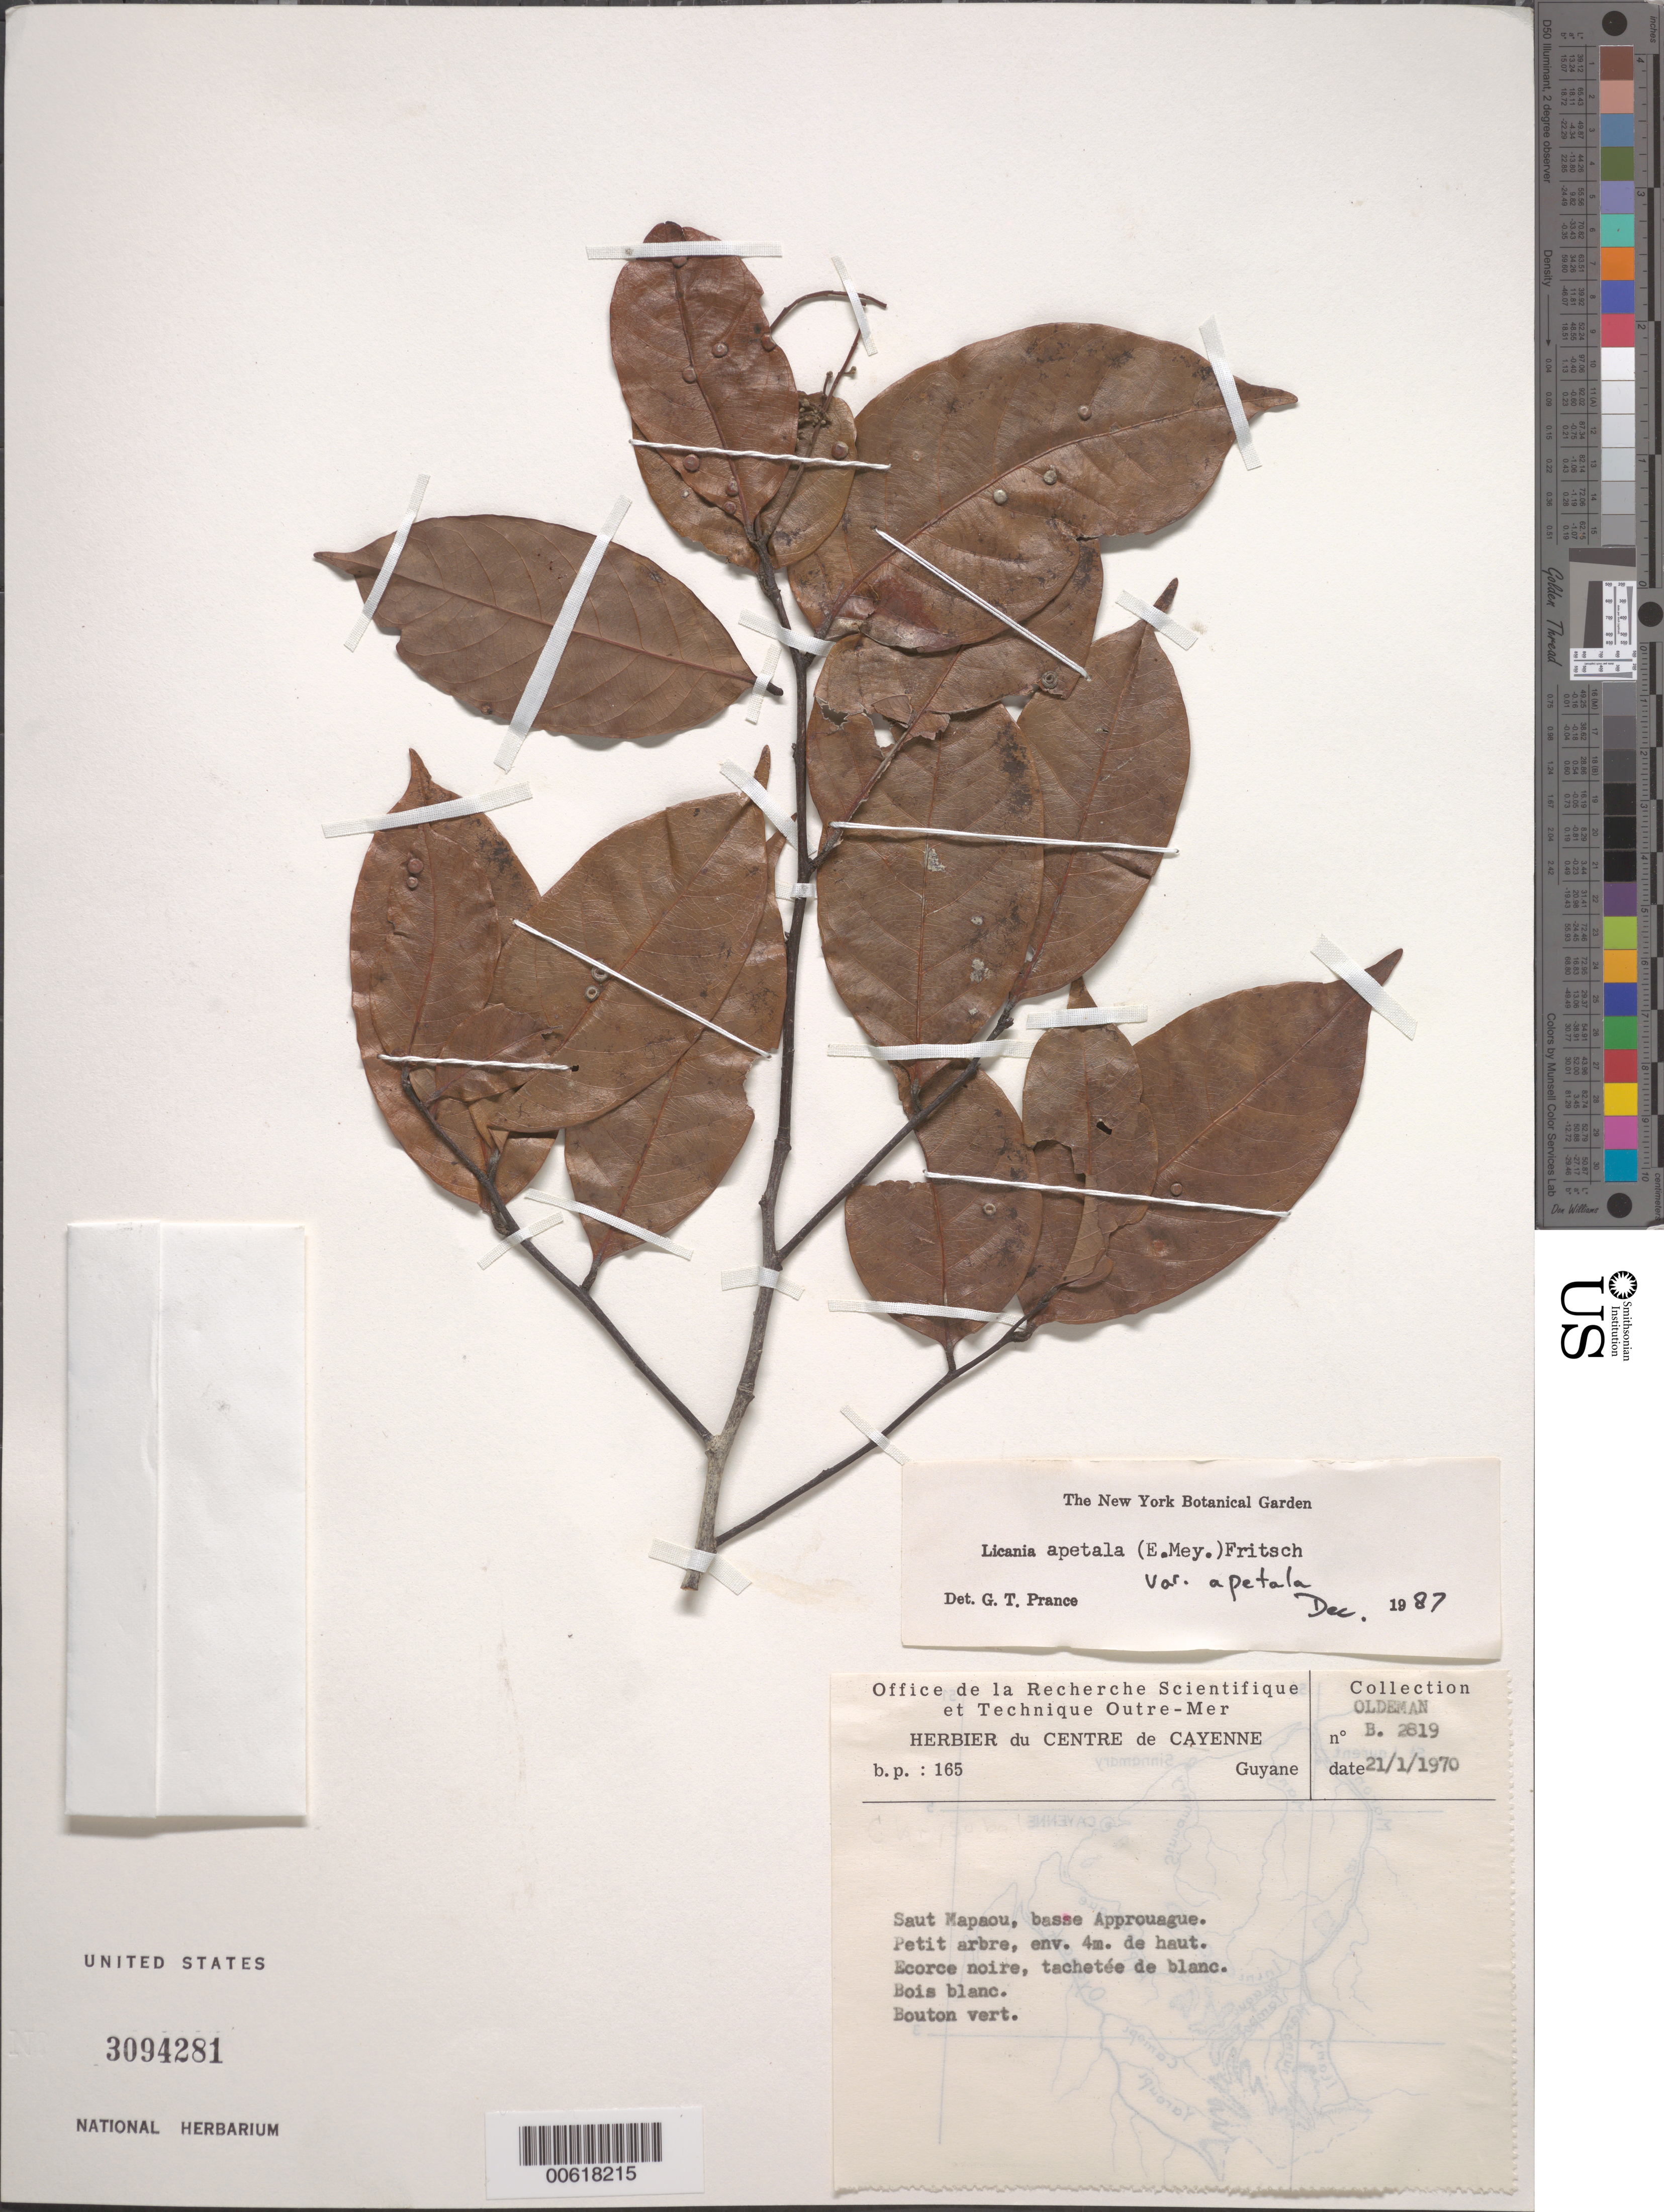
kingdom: Plantae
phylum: Tracheophyta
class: Magnoliopsida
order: Malpighiales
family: Chrysobalanaceae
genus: Leptobalanus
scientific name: Leptobalanus apetalus var. apetalus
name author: (E. Mey.) Sothers & Prance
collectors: R. Oldeman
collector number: B 2819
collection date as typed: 21-Jan-70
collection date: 1970-01-21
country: French Guiana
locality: Saut Mapaou, basse Approuague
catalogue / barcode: US 3094281